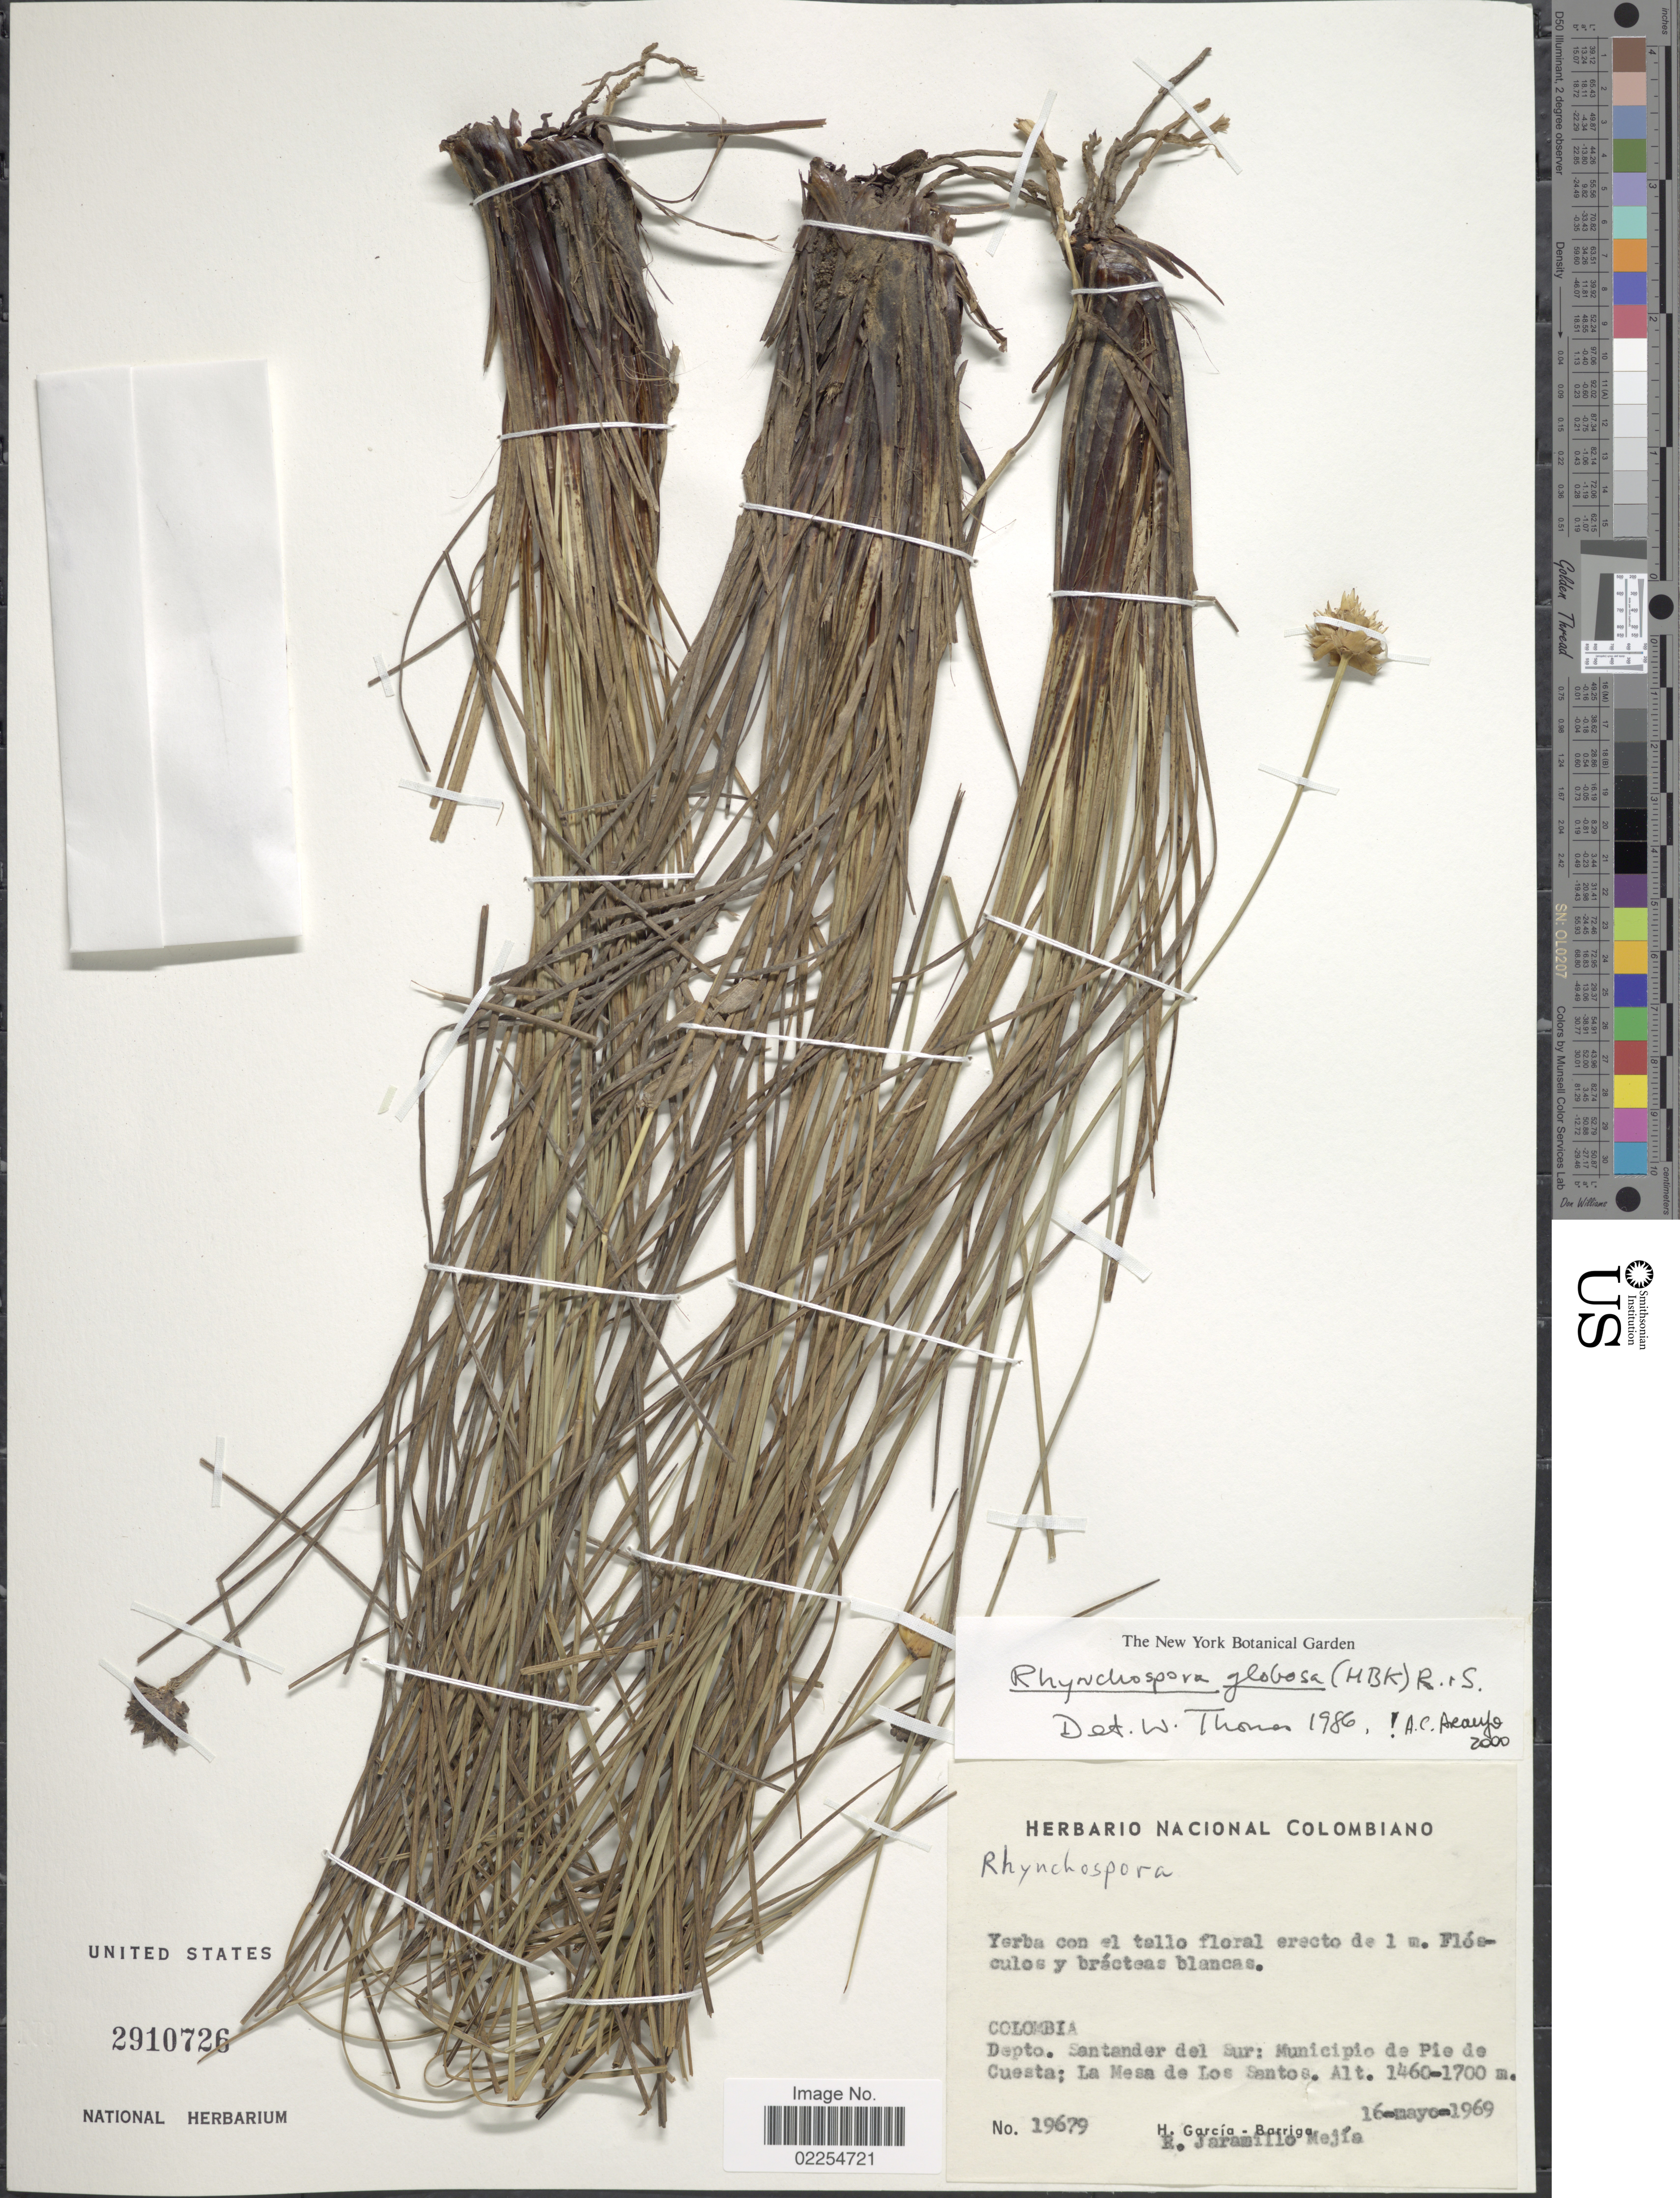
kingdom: Plantae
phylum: Tracheophyta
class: Liliopsida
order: Poales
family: Cyperaceae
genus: Rhynchospora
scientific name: Rhynchospora globosa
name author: (Kunth) Roem. & Schult.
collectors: H. García Barriga & R. Jaramillo M.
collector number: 19679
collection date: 1969-05-16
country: Colombia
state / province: Santander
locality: Depto. Santander del Sur, Municipio de Pie de Cuesta, La Mes de Los Santos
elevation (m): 1460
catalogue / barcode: US 2910726